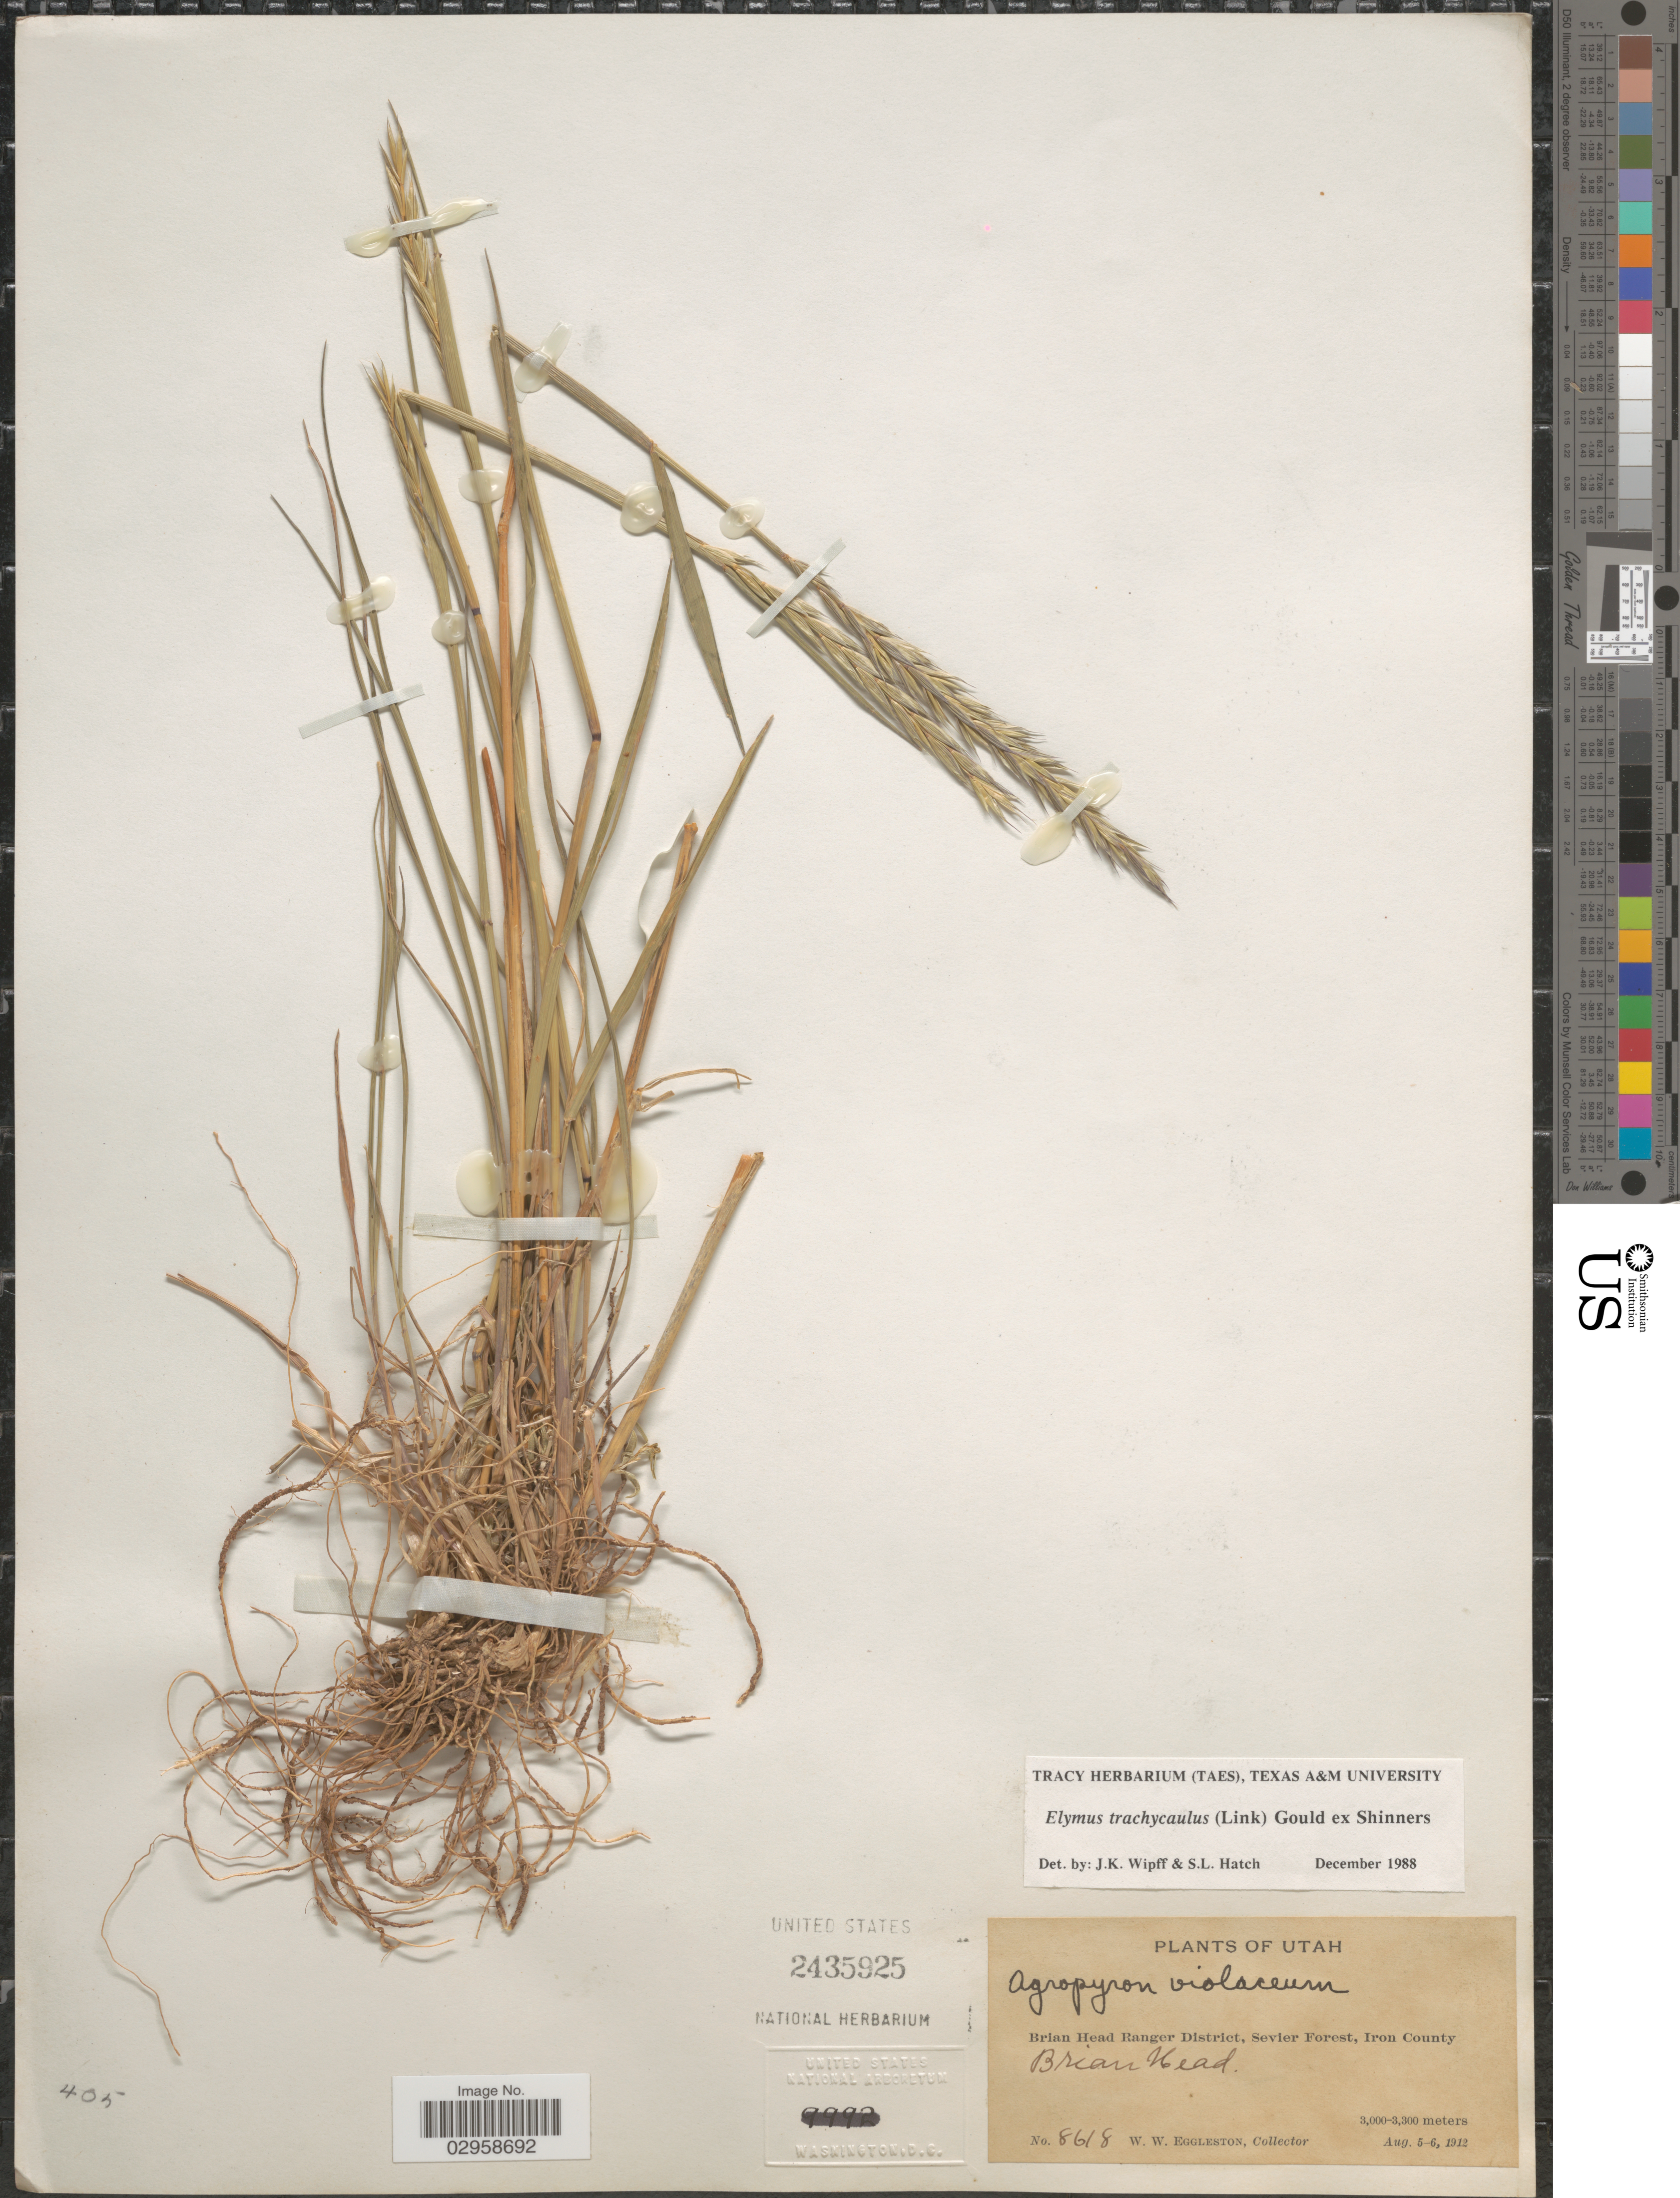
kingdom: Plantae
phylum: Tracheophyta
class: Liliopsida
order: Poales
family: Poaceae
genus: Elymus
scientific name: Elymus trachycaulus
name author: (Link) Gould ex Shinners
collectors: W. W. Eggleston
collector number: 8618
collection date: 1912-08-05/1912-08-06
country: United States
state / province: Utah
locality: Brian Head Ranger District, Sevier Forest, Iron County. Brian Head.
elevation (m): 3000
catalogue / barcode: US 2435925